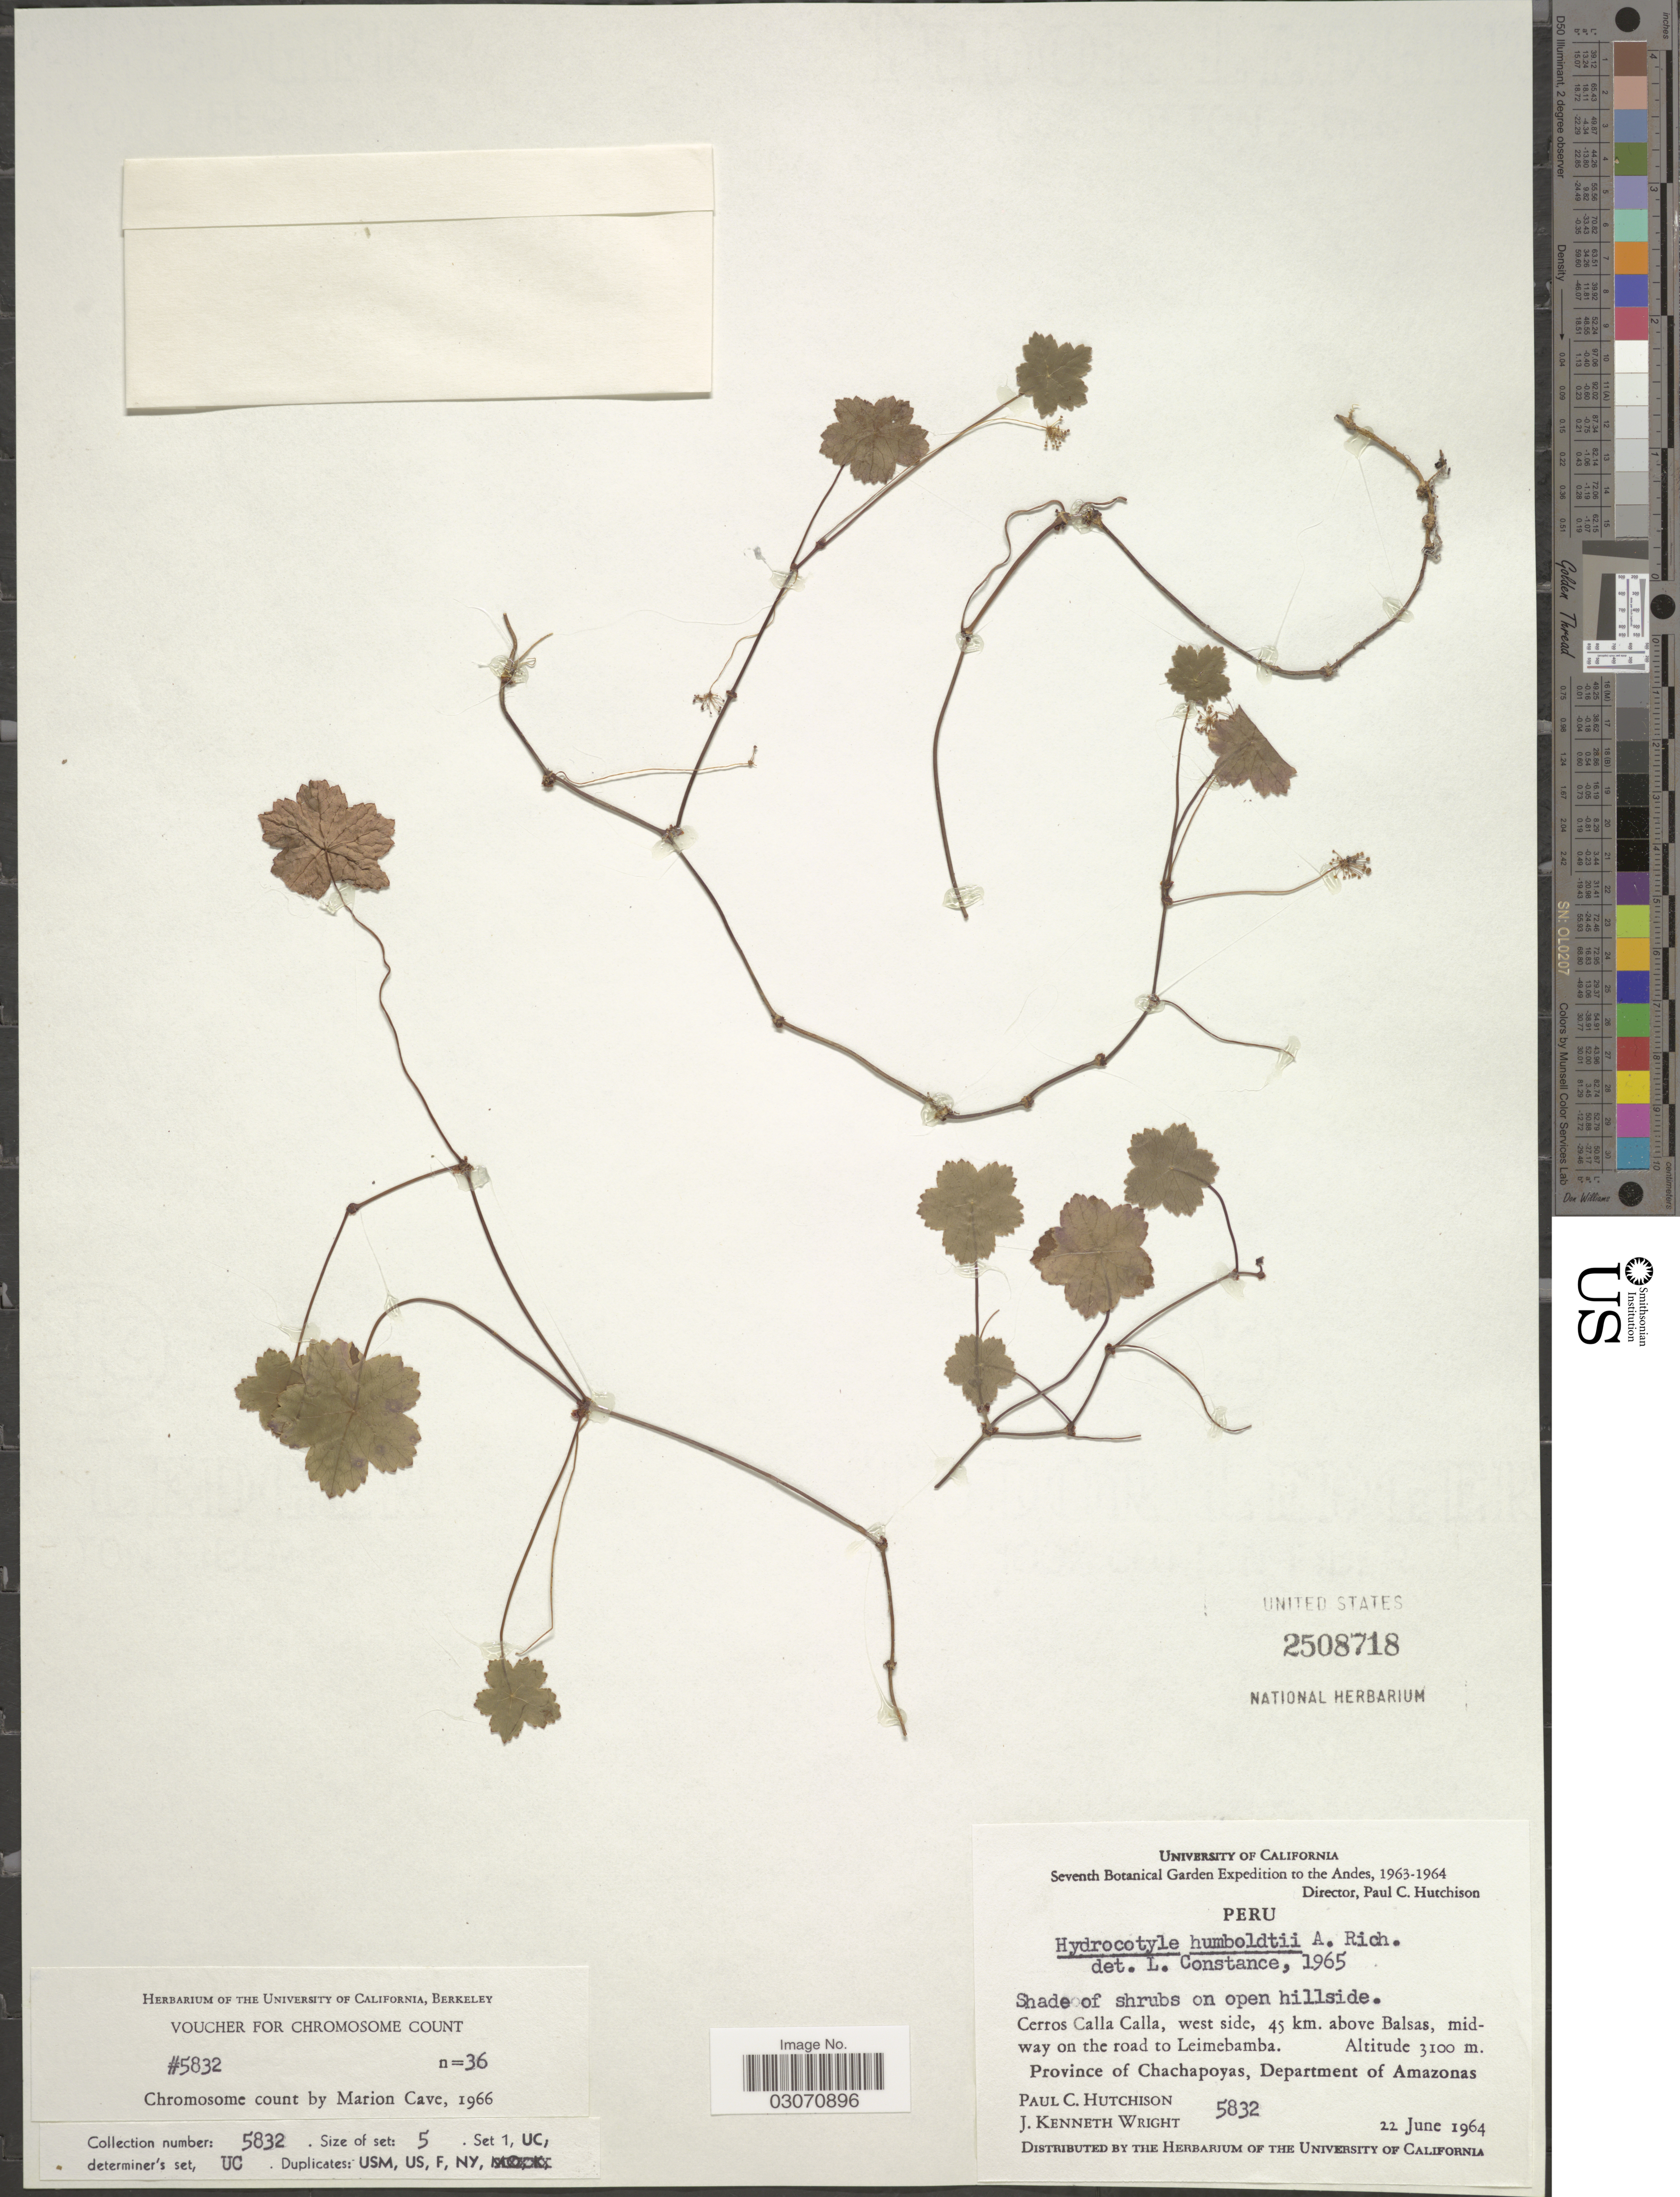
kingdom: Plantae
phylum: Tracheophyta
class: Magnoliopsida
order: Apiales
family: Araliaceae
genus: Hydrocotyle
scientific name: Hydrocotyle humboldtii var. humboldtii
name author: A. Rich.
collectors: P. C. Hutchison & J. K. Wright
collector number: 5832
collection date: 1964-06-22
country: Peru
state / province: Amazonas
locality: Andes. Shade of shrubs on open hillside. Cerros Calla Calla, west side, 45 km. above Balsas, midway on the road to Leimebamba. Province of Chachapoyas, Department of Amazonas.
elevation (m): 3100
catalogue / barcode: US 2508718